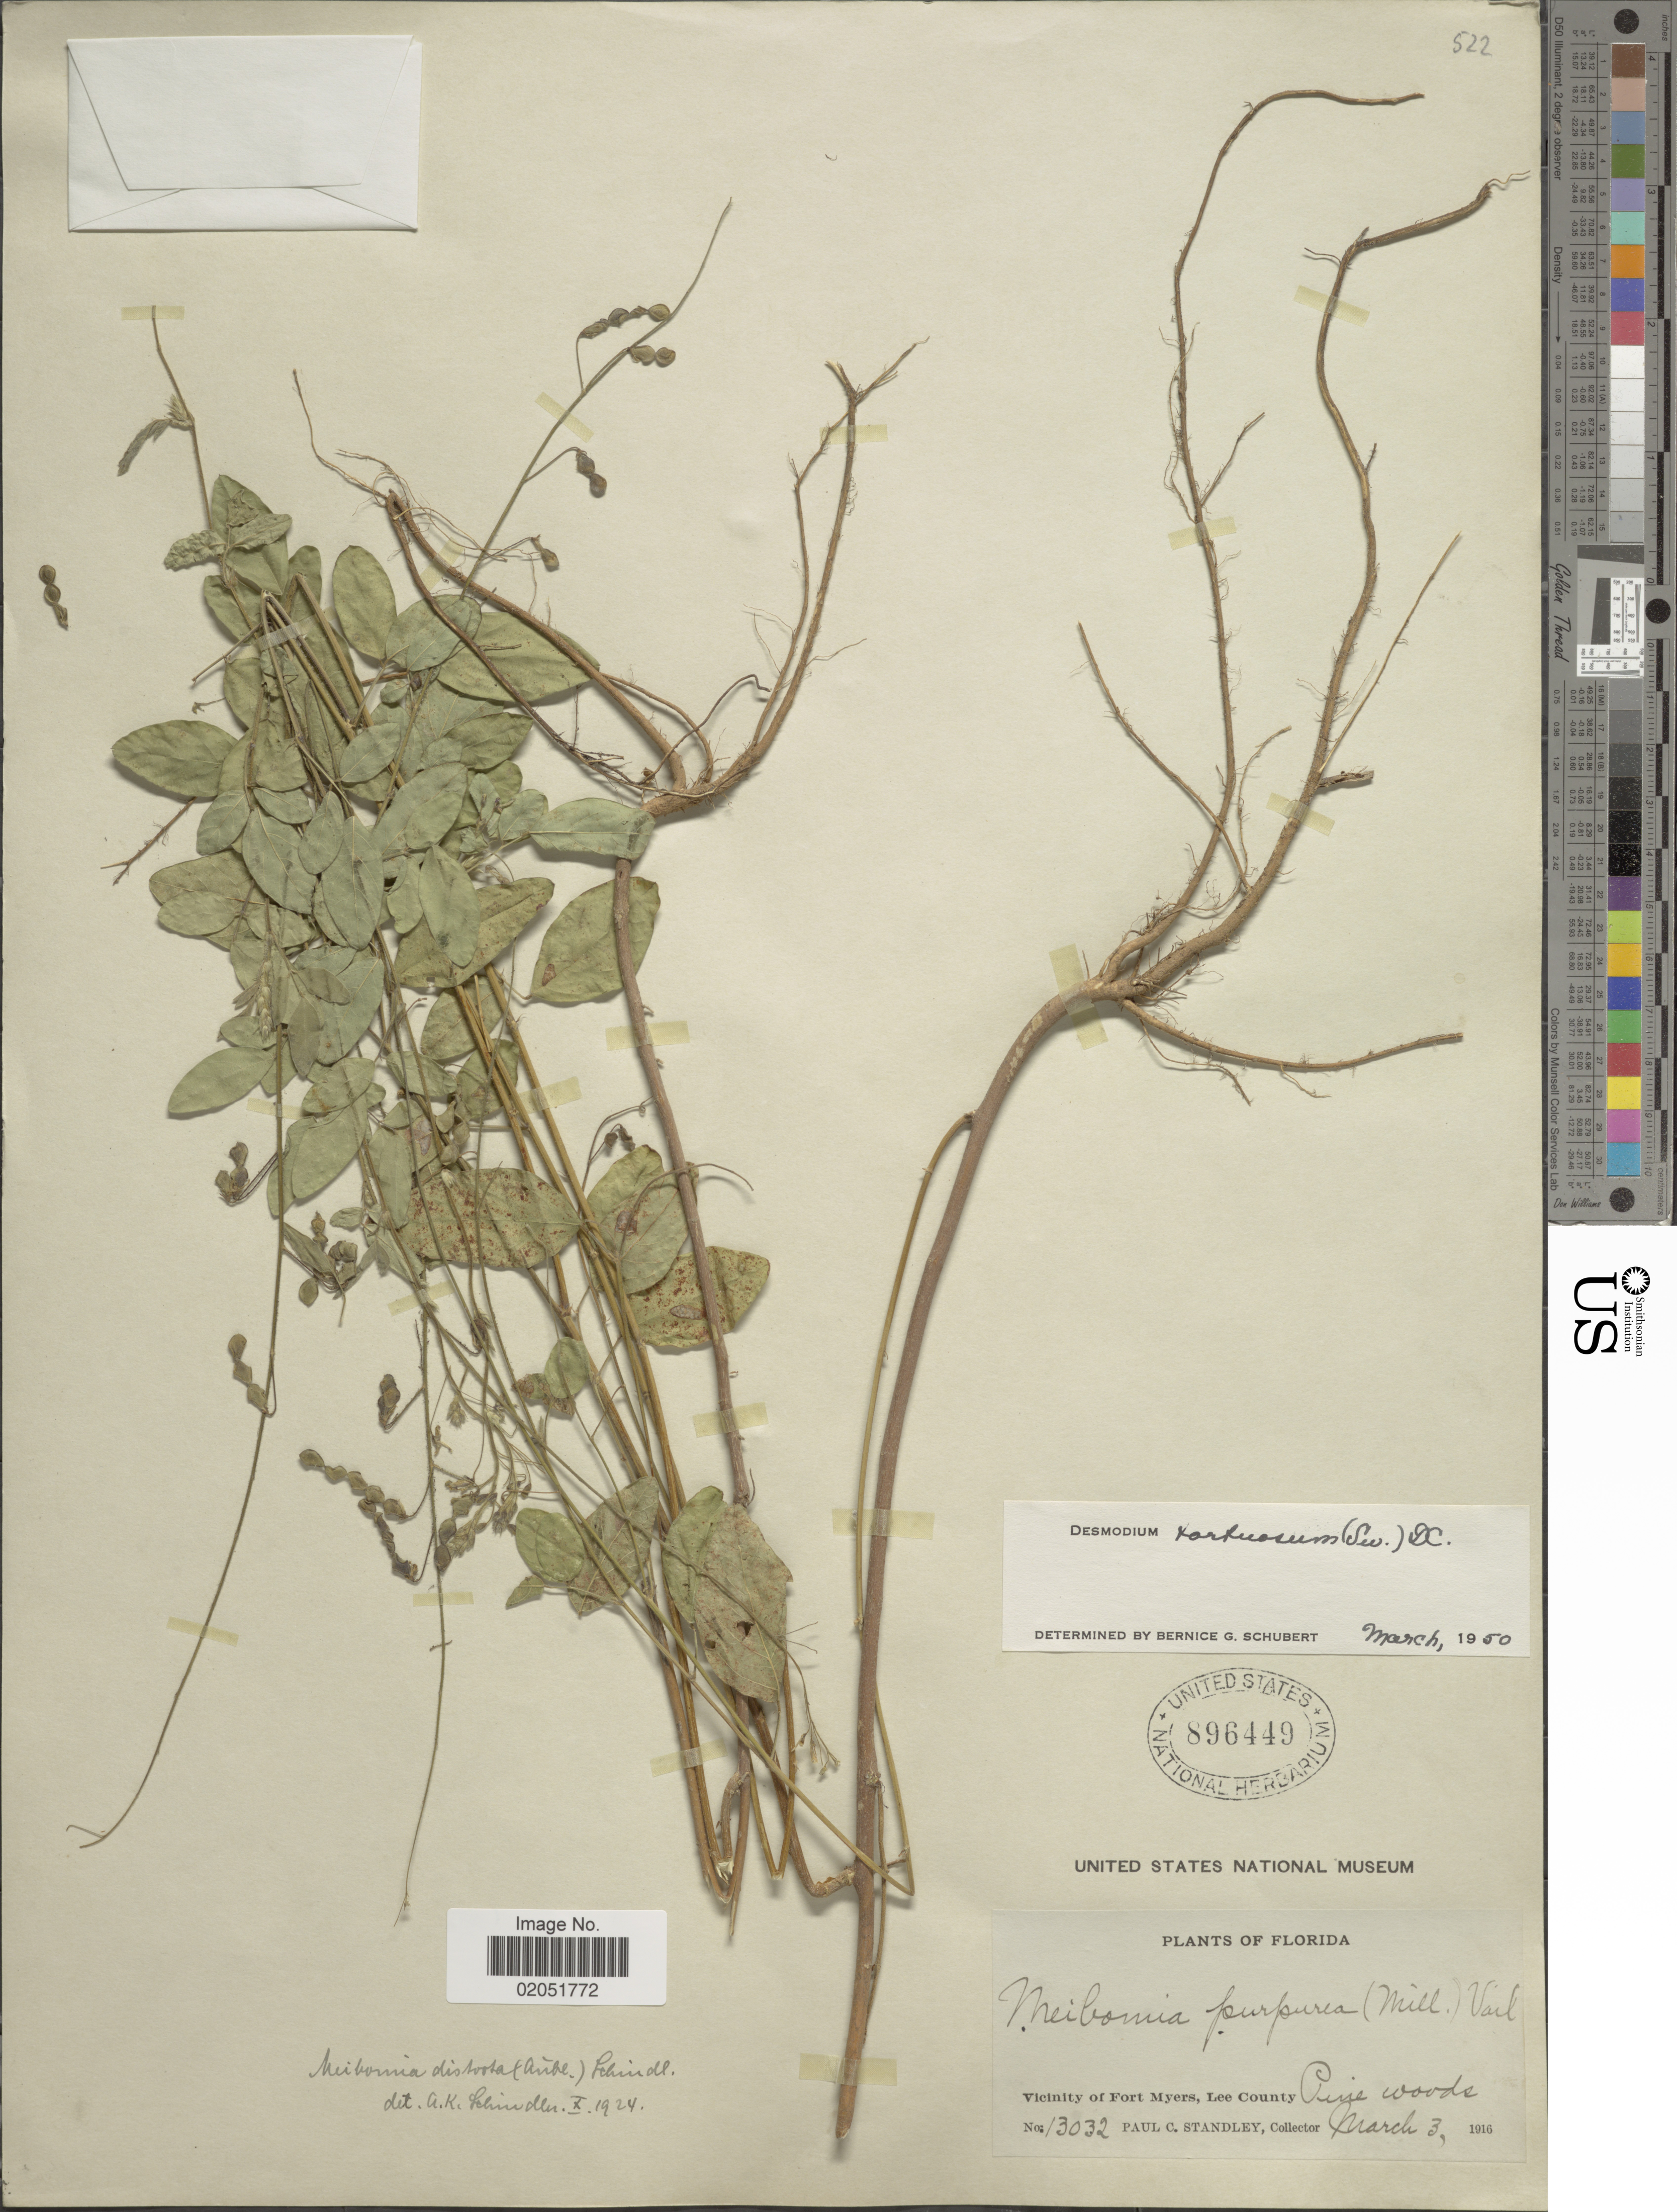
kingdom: Plantae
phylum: Tracheophyta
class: Magnoliopsida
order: Fabales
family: Fabaceae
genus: Desmodium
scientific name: Desmodium tortuosum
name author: (Sw.) DC.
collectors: P. C. Standley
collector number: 13032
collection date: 1916-03-03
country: United States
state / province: Florida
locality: Florida, Vicinity of Fort Myers, Lee County Pine woods.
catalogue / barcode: US 896449